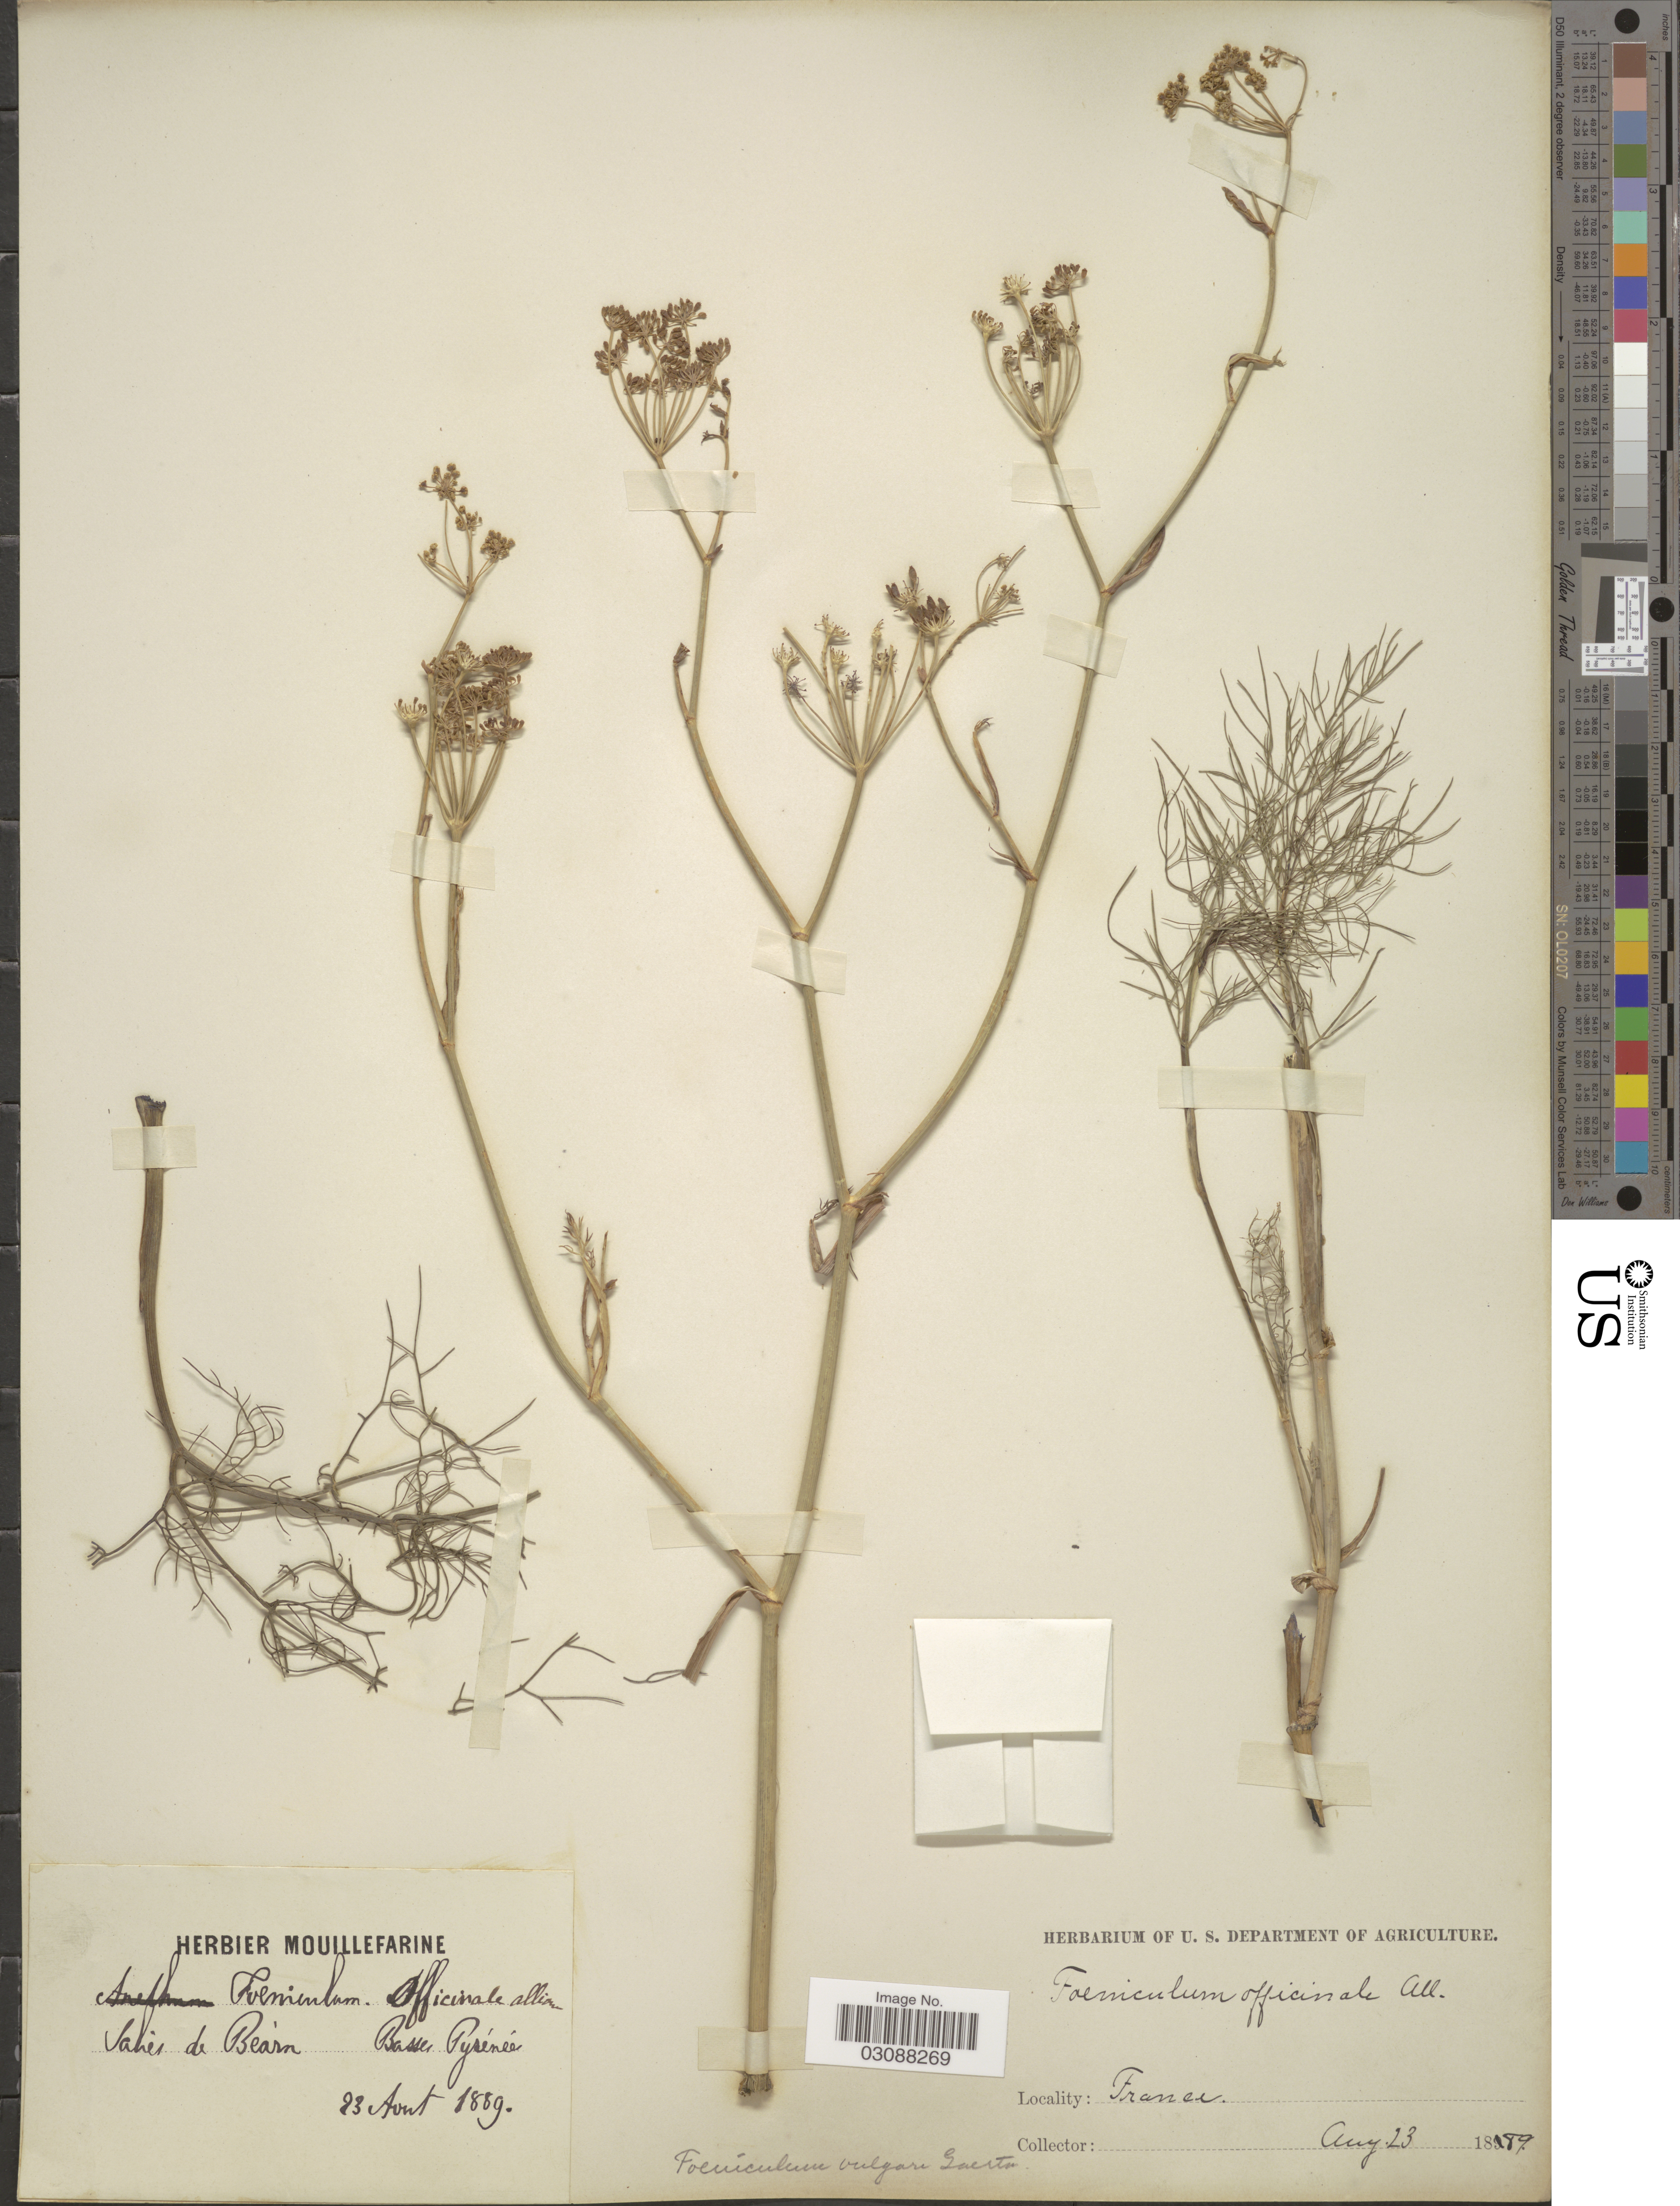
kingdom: Plantae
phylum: Tracheophyta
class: Magnoliopsida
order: Apiales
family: Apiaceae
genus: Foeniculum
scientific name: Foeniculum vulgare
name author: Mill.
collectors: ex herb. Mouillefarine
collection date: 1889-08-23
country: France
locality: Salies de Bèarn. Basses Pyrénées.